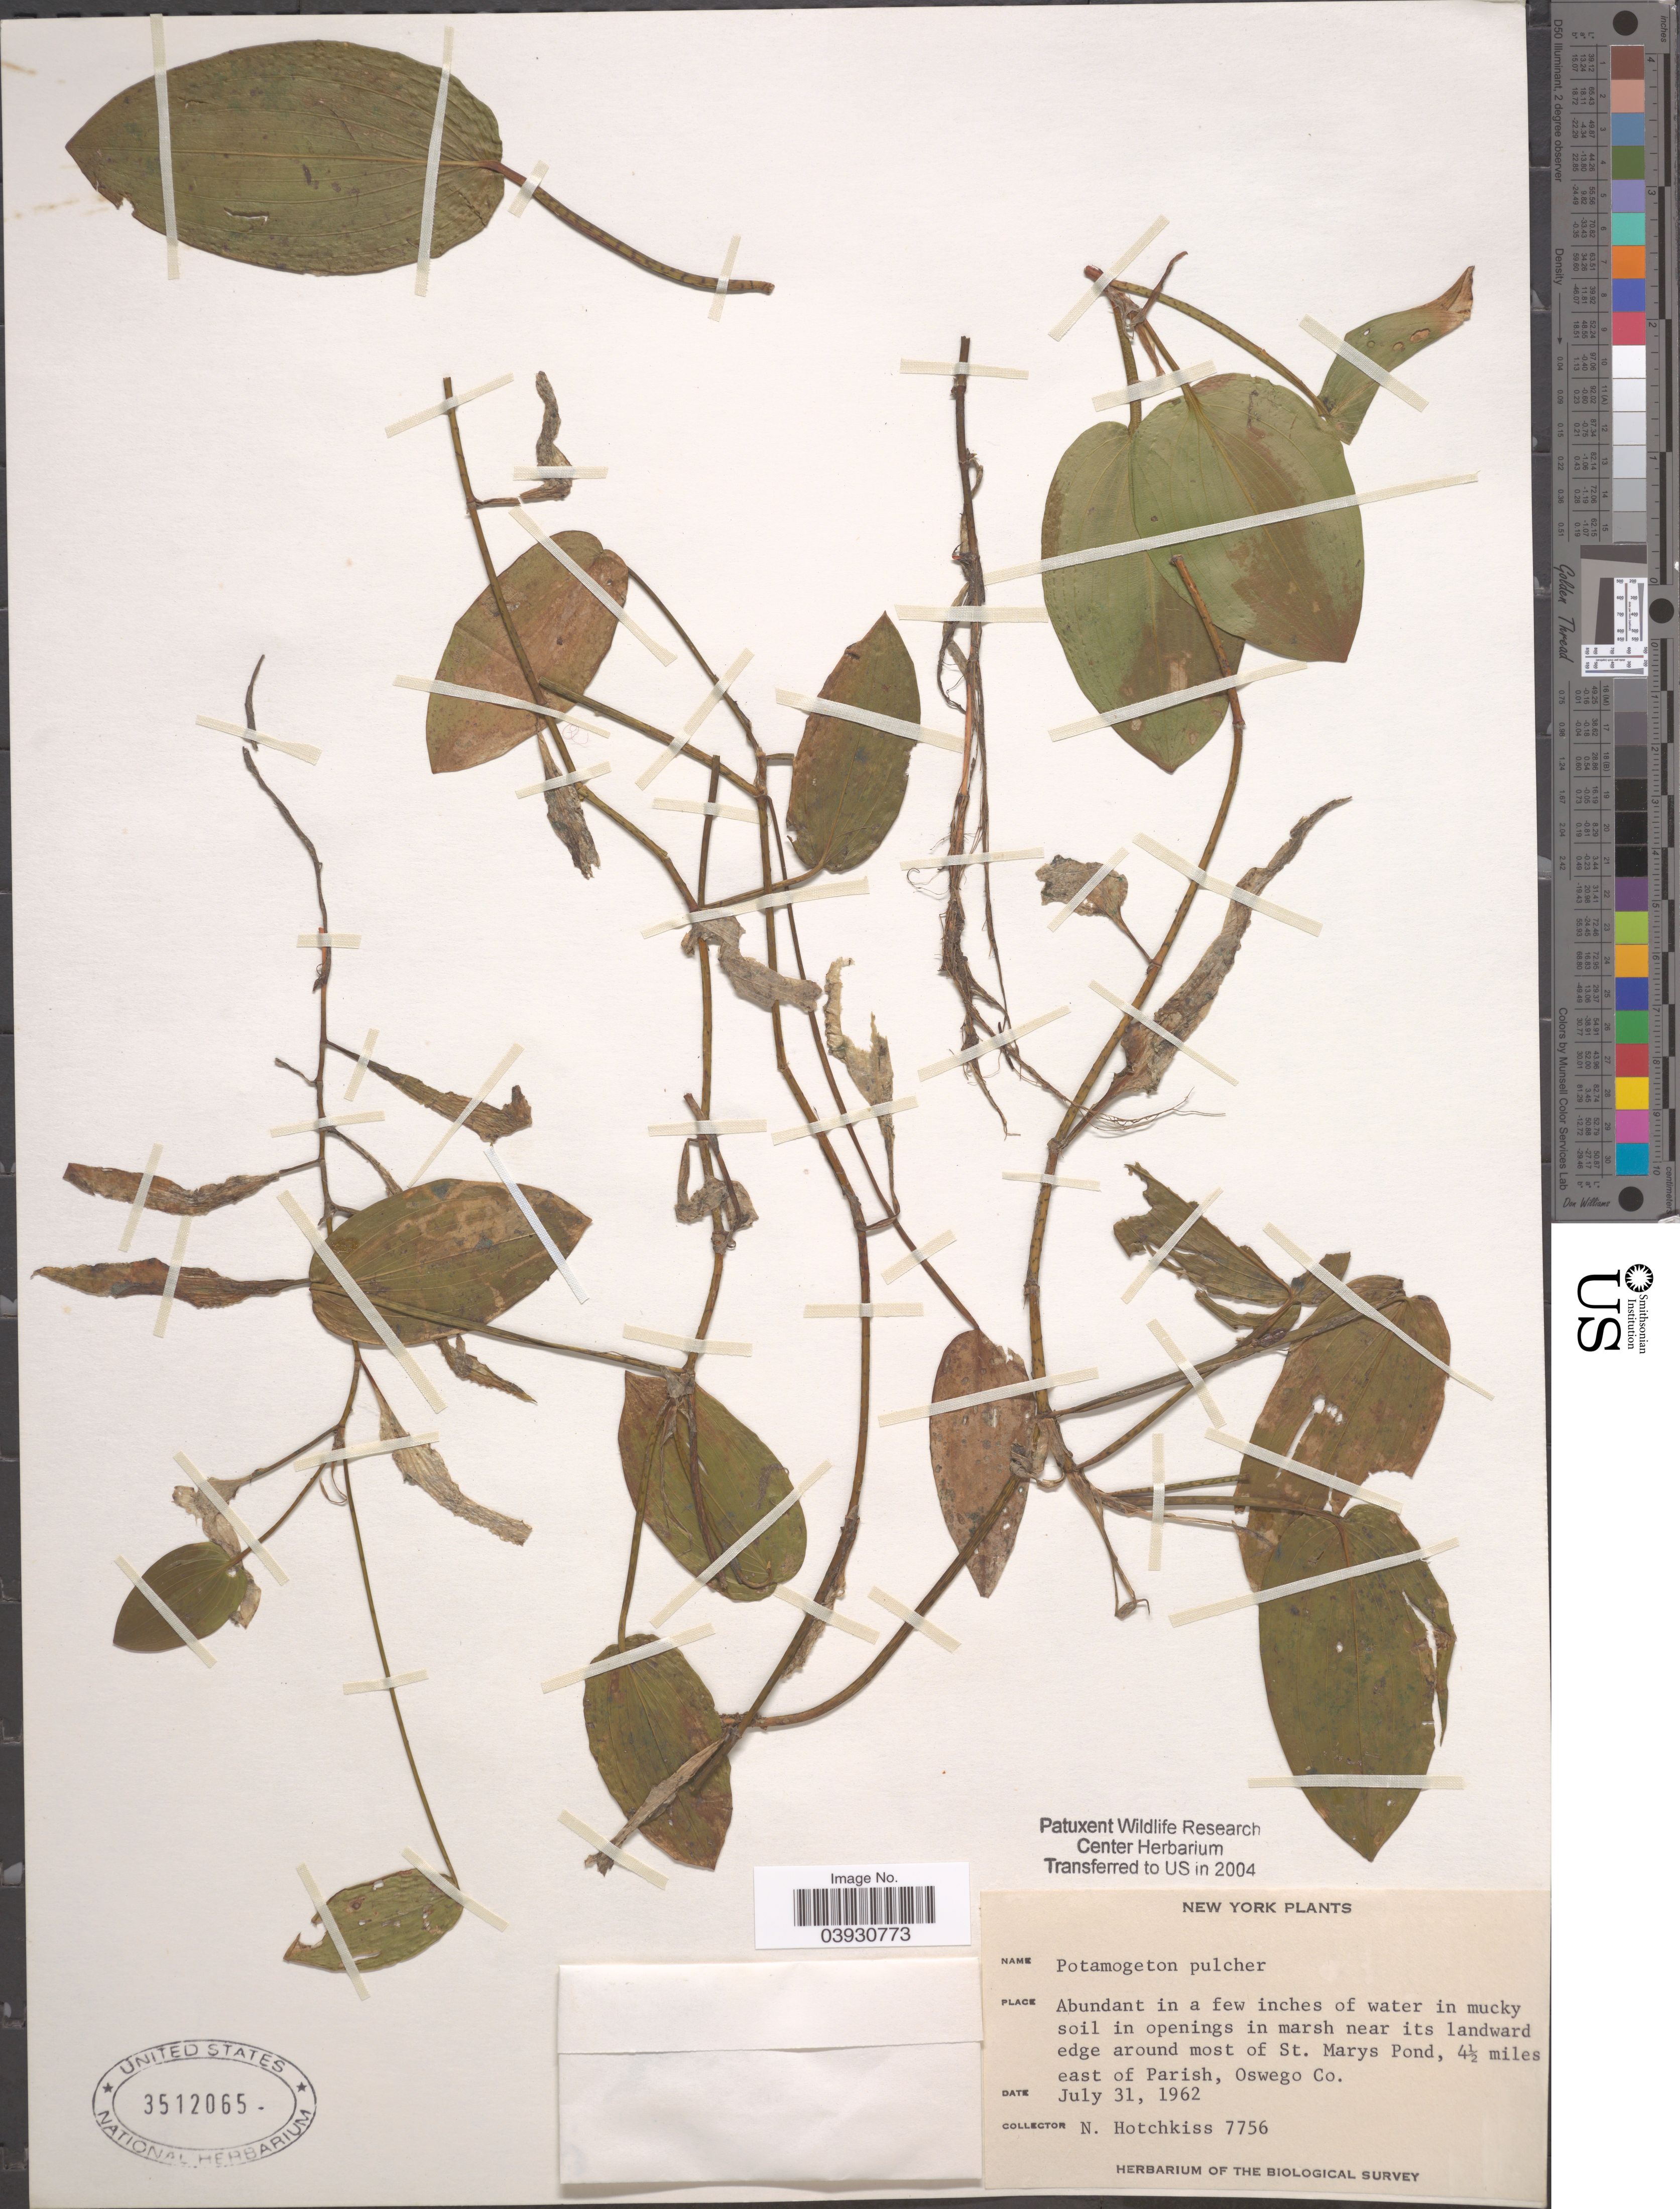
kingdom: Plantae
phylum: Tracheophyta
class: Liliopsida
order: Alismatales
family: Potamogetonaceae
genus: Potamogeton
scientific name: Potamogeton pulcher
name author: Tuck.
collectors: N. Hotchkiss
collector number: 7756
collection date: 1962-07-31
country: United States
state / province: New York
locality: Edge around most of St. Marys Pond, 4½ miles east of Parish, Oswego Co.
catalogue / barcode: US 3512065